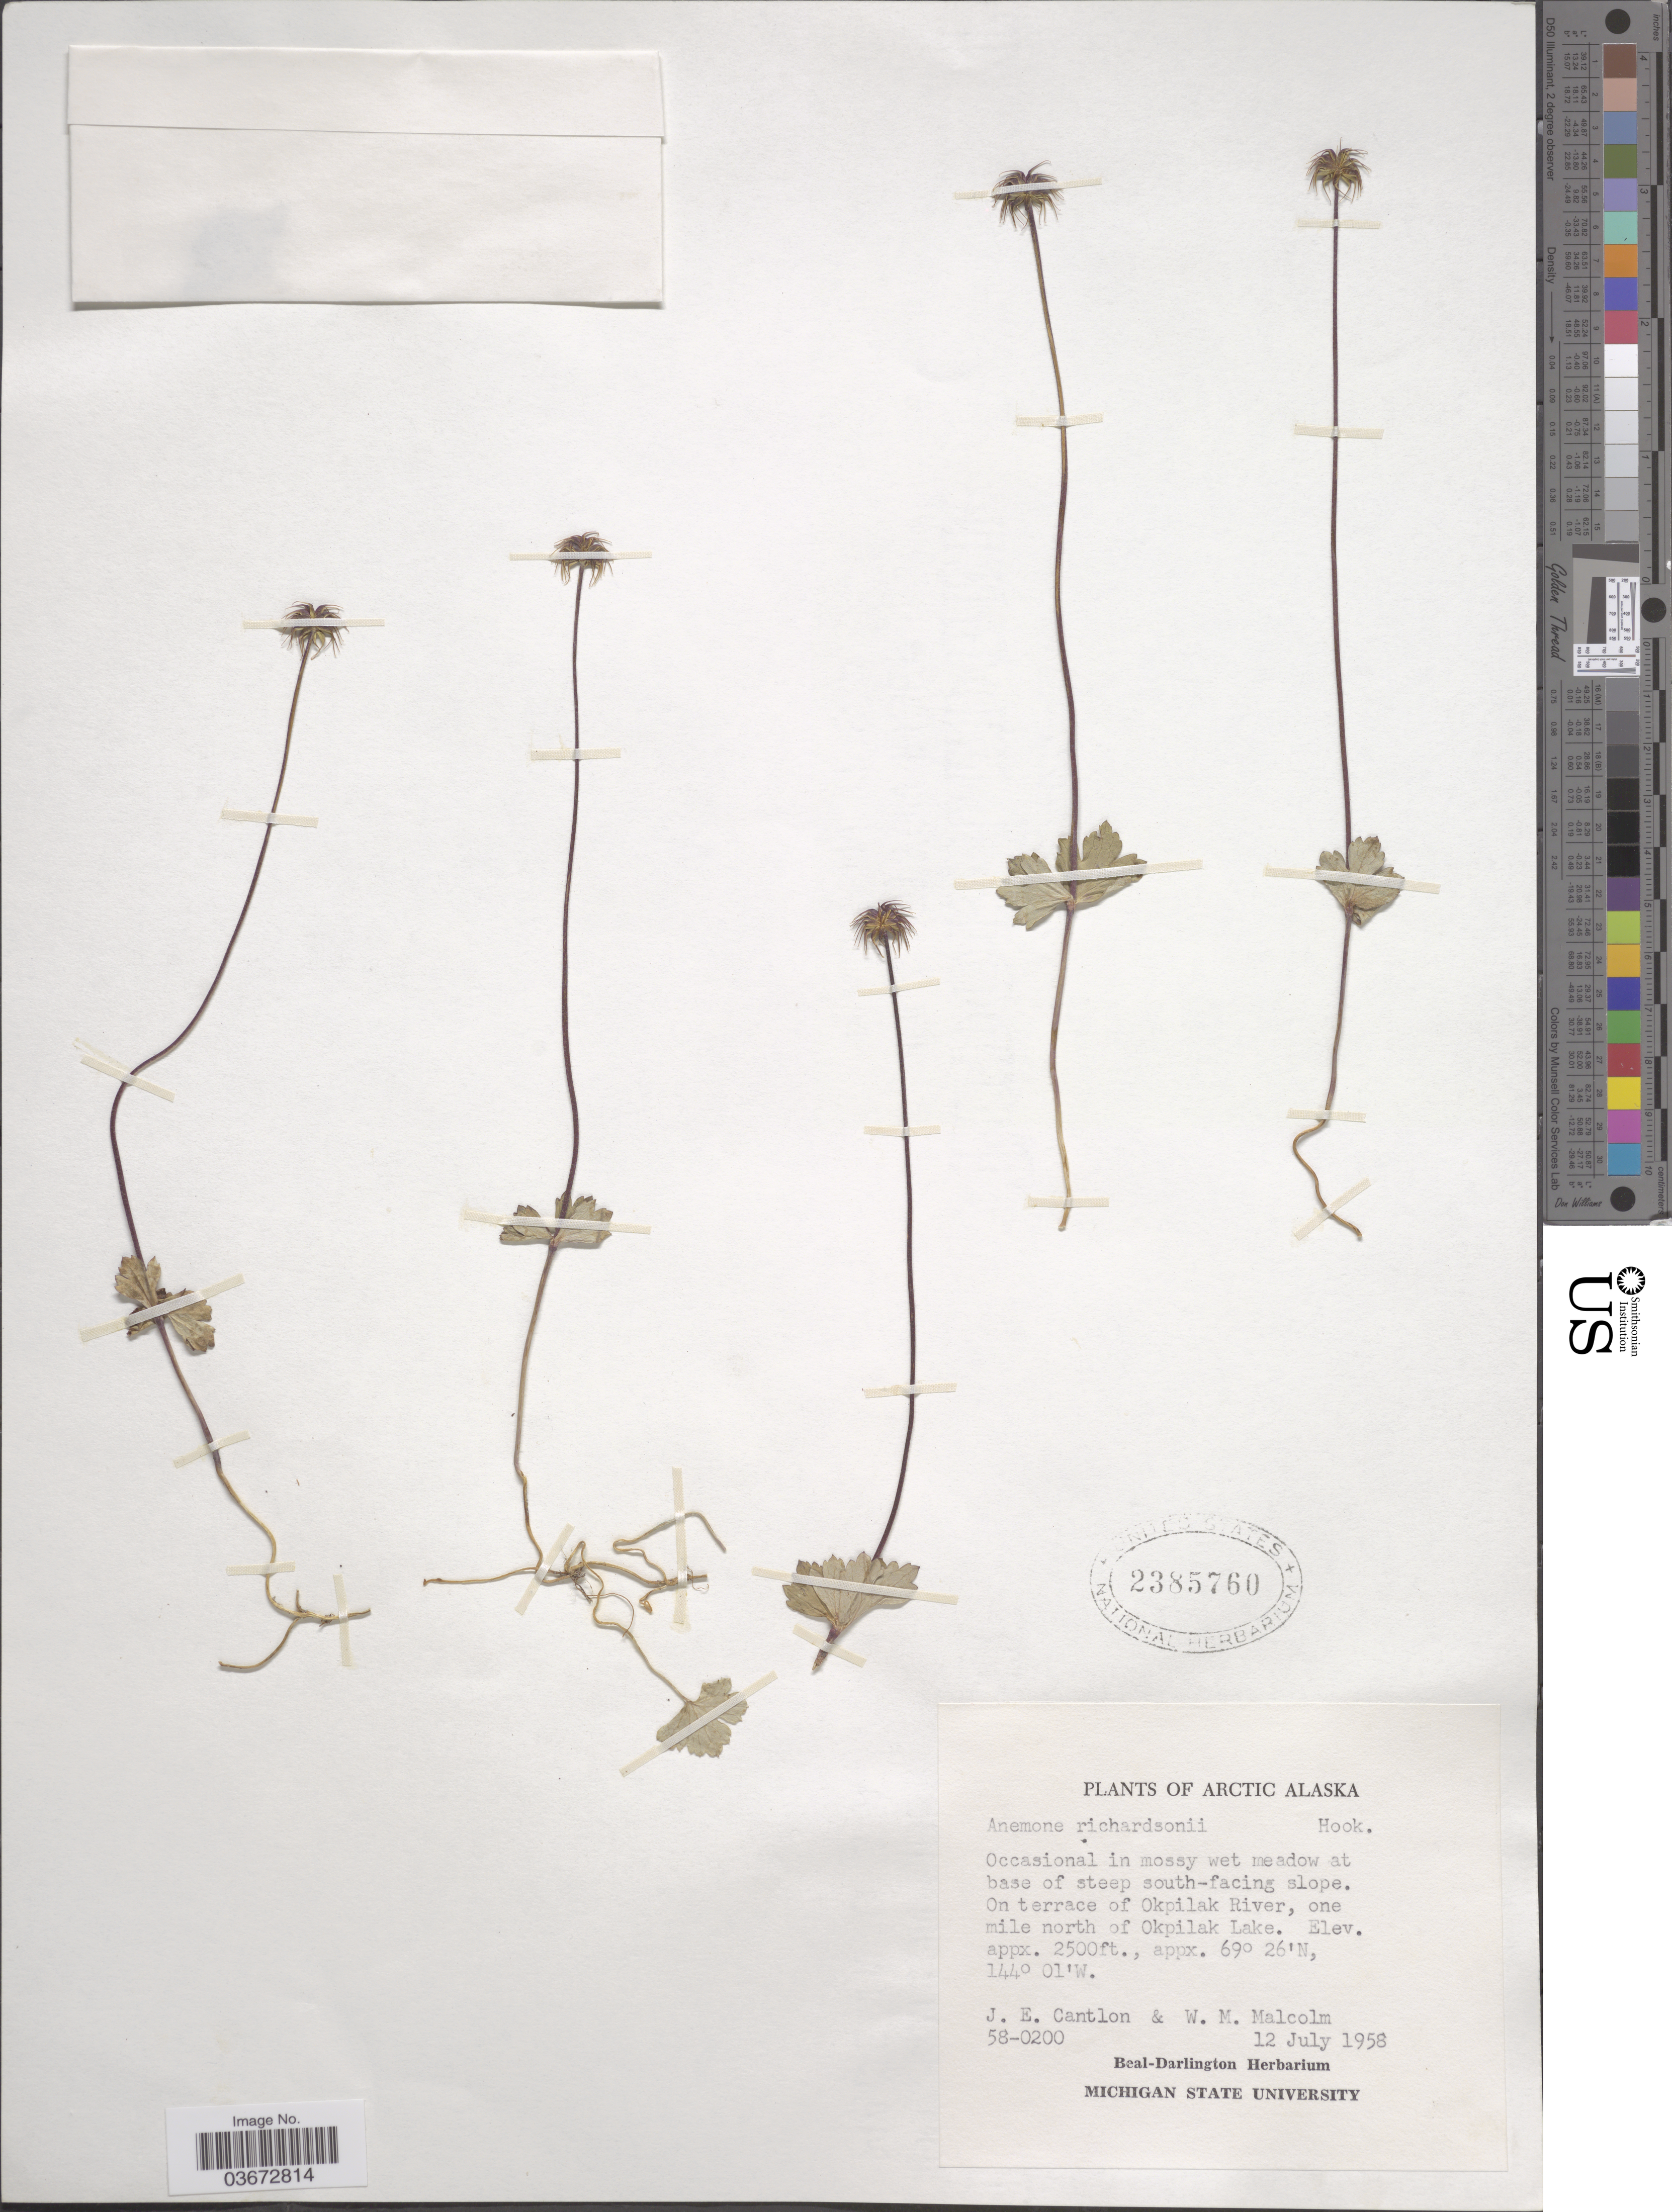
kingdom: Plantae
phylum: Tracheophyta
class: Magnoliopsida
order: Ranunculales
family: Ranunculaceae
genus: Anemone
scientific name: Anemone richardsonii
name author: Hook.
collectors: J. Cantlon & W. Malcolm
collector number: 58-0200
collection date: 1958-07-12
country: United States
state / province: Alaska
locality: Arctic Alaska. At base of steep south-facing slope. On terrace of Okpilak River, one mile north of Okpilak Lake.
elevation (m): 762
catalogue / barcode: US 2385760